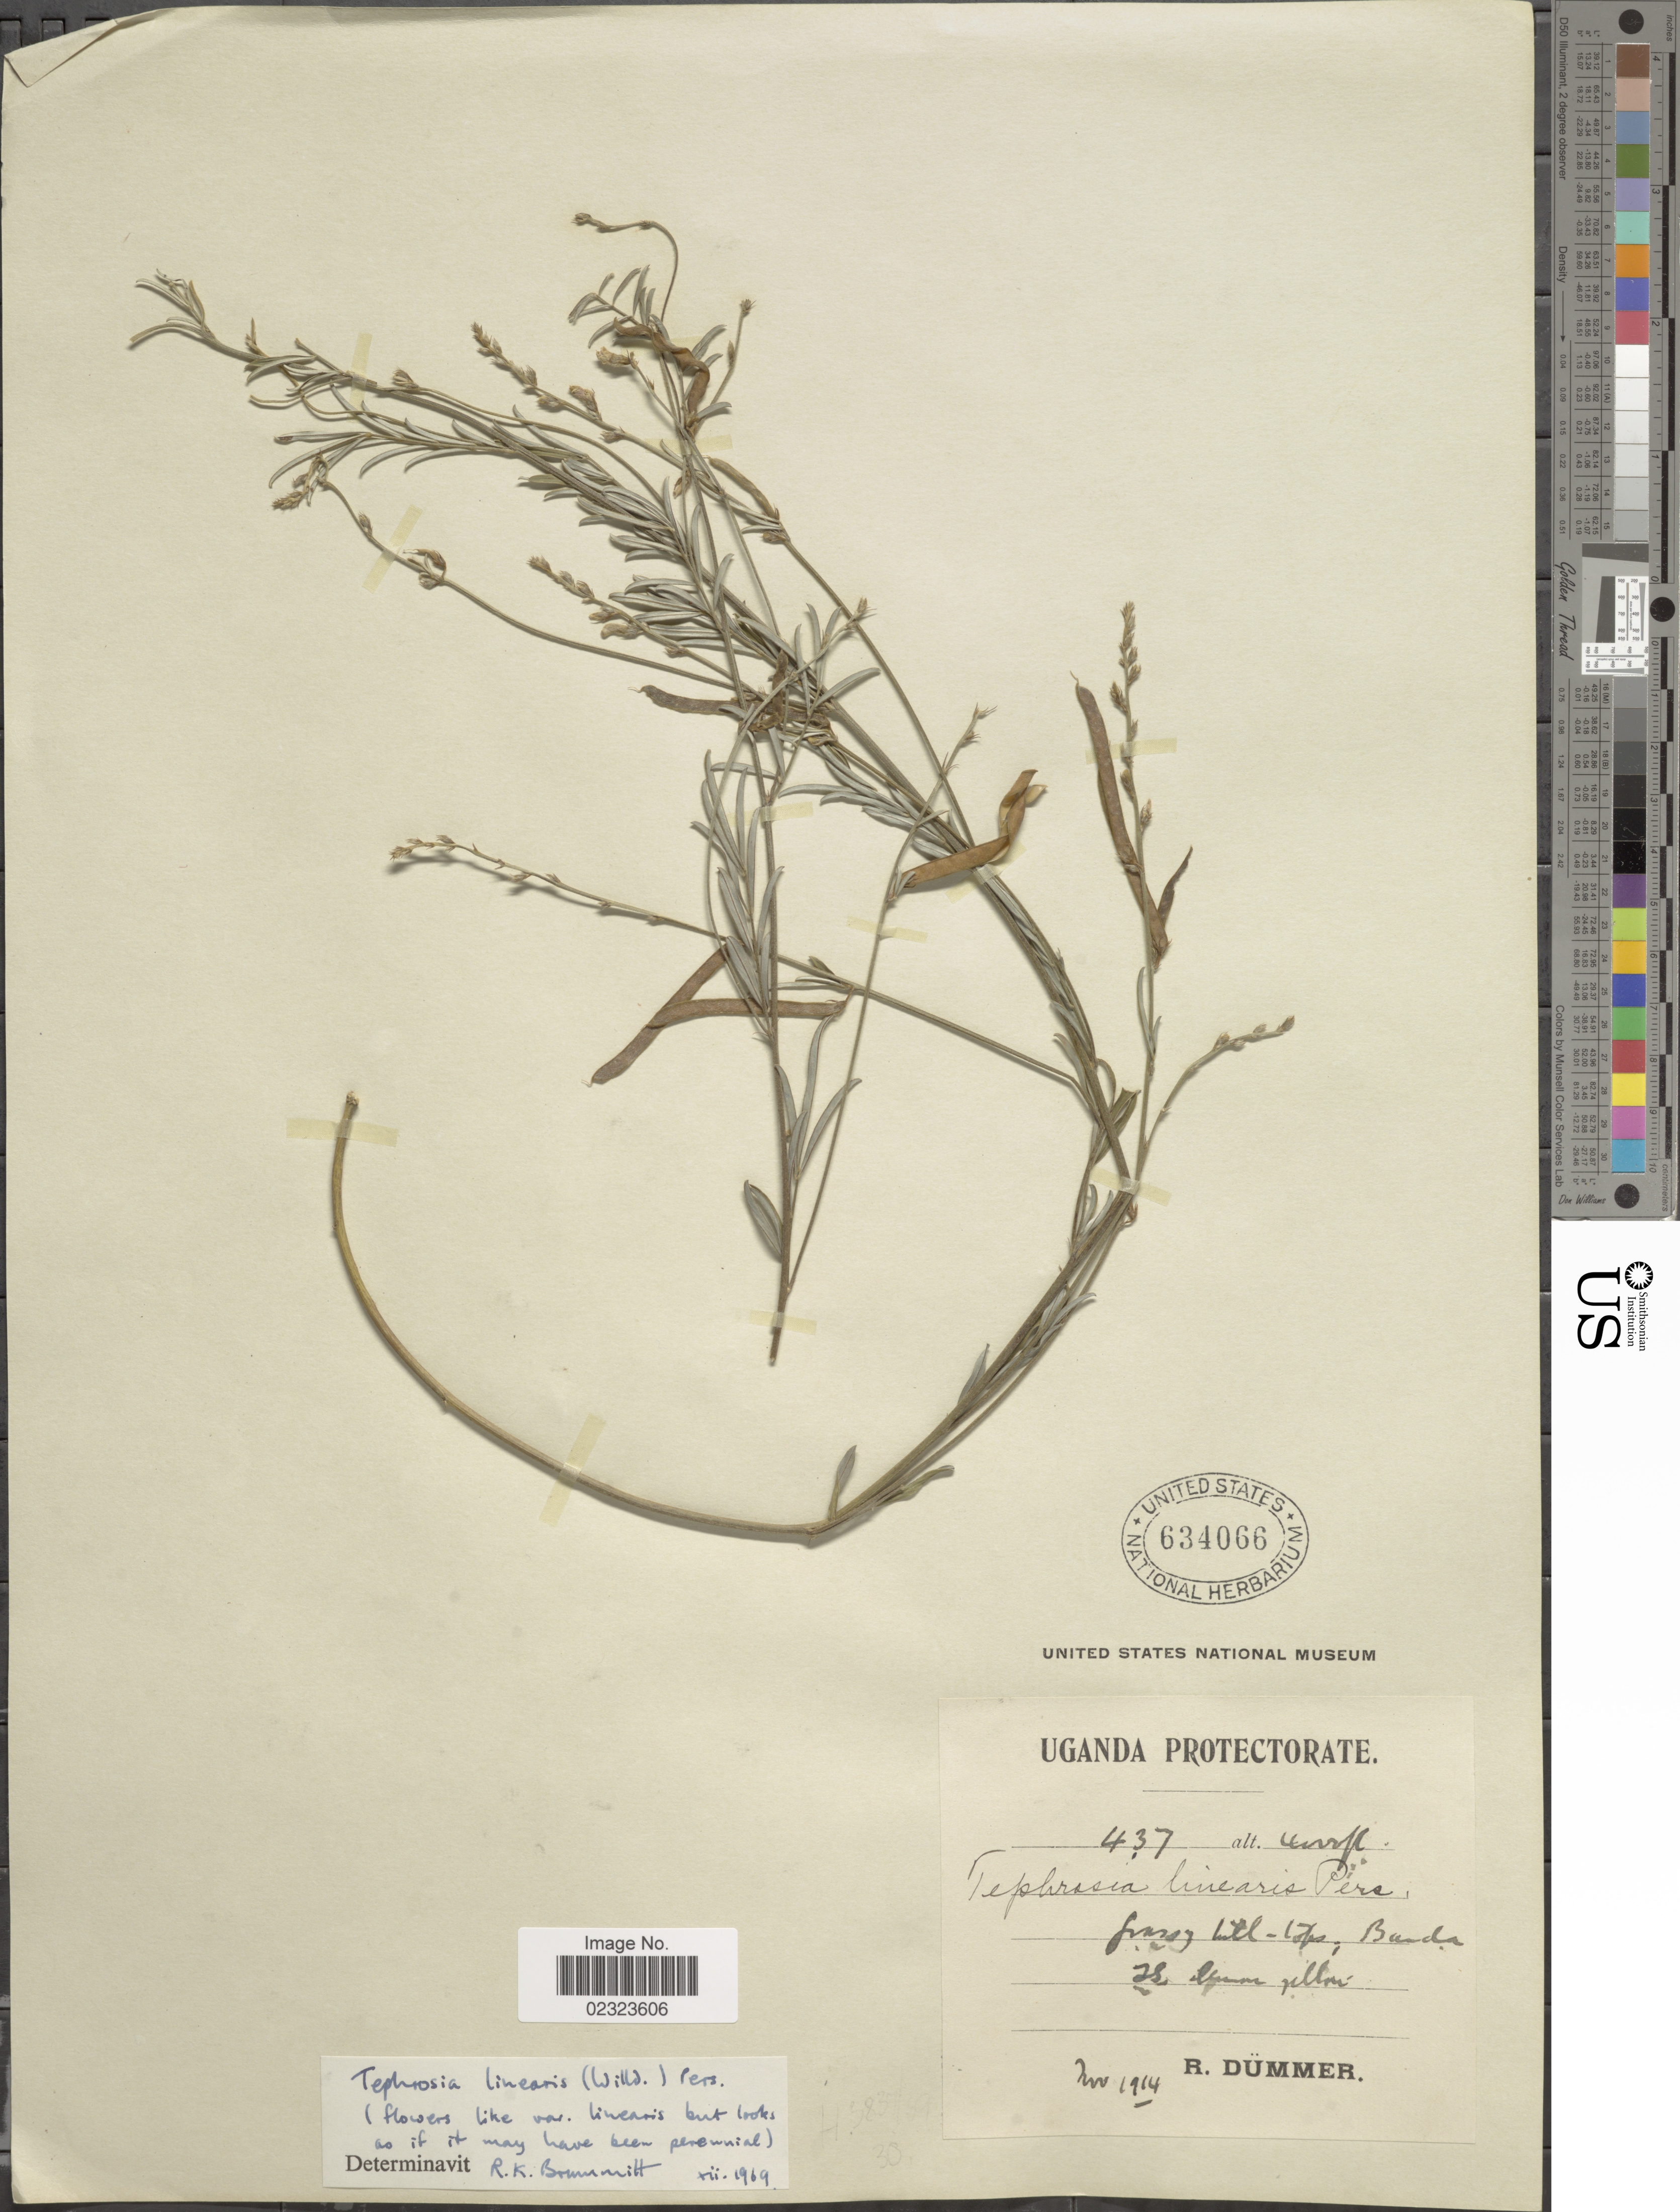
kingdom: Plantae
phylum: Tracheophyta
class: Magnoliopsida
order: Fabales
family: Fabaceae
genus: Tephrosia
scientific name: Tephrosia linearis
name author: (Willd.) Pers.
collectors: R. Duemmer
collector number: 437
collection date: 1914-11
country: Uganda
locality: Uganda Protectorate, grassy hill-tops, Banda.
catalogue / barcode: US 634066